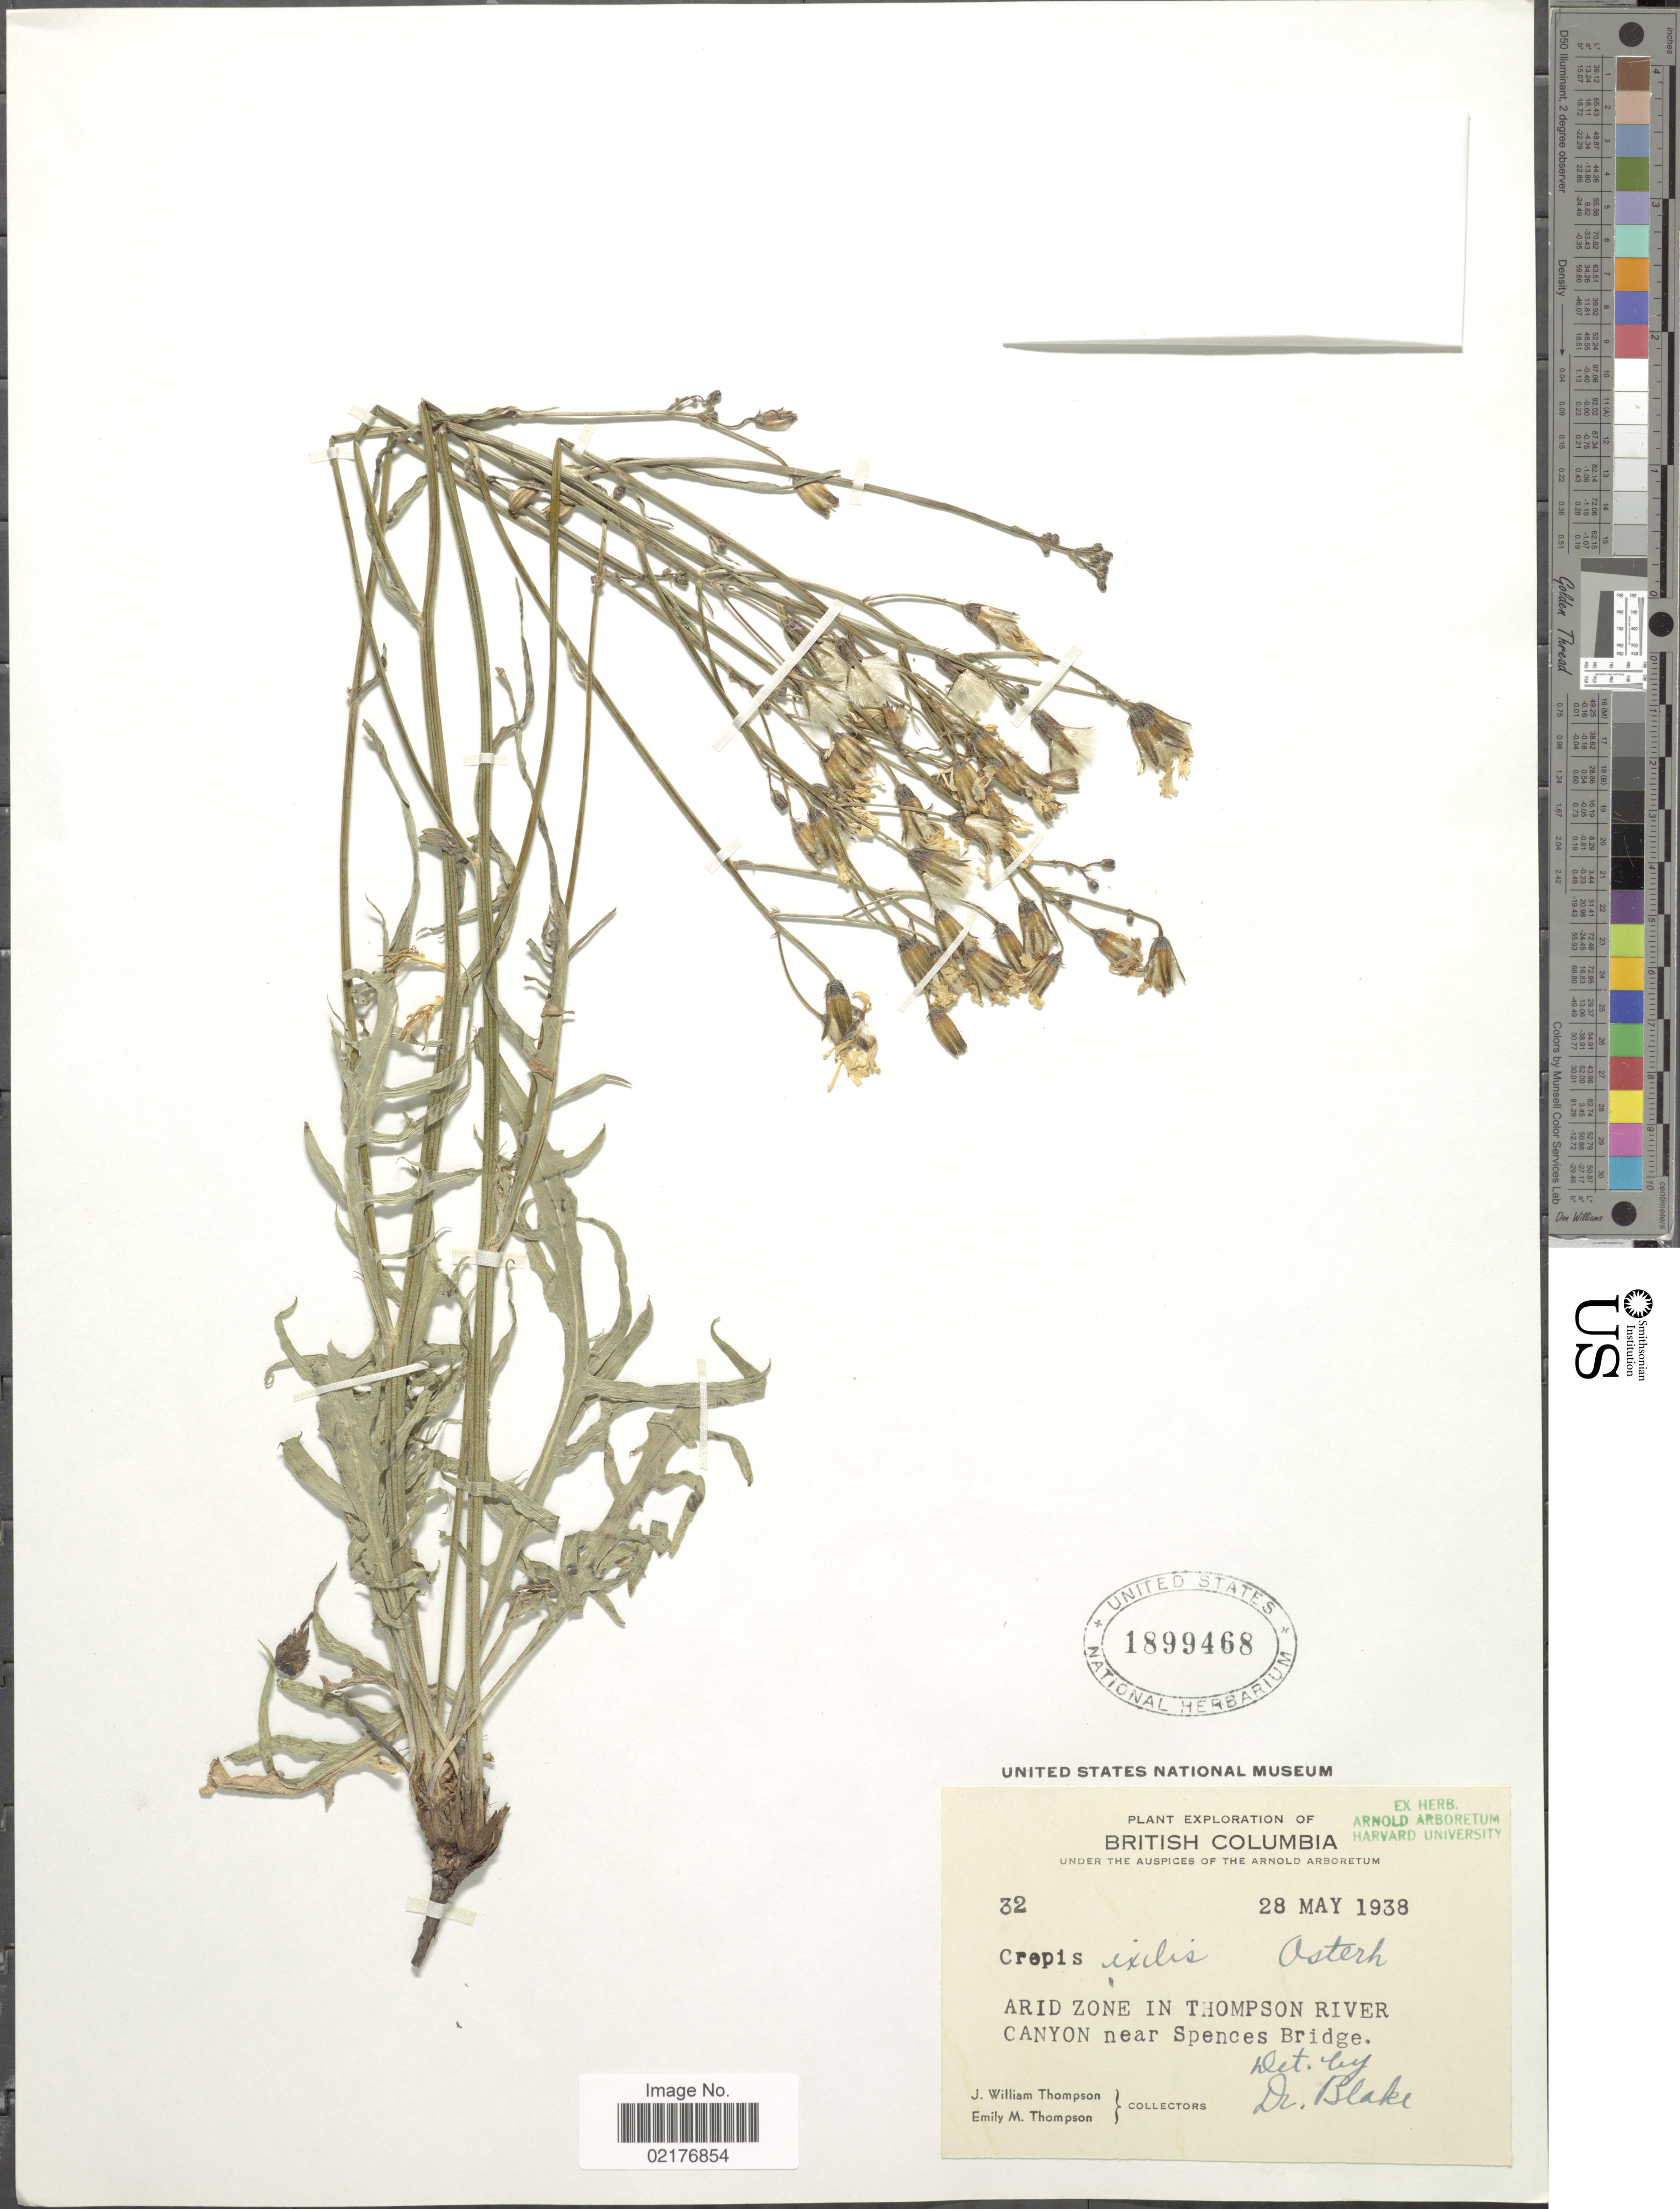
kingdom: Plantae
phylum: Tracheophyta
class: Magnoliopsida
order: Asterales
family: Asteraceae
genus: Crepis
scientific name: Crepis atribarba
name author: A. Heller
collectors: J. W. Thompson & E. M. Thompson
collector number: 32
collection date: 1938-05-28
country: Canada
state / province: British Columbia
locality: Arid Zone in Thompson River Canyon near Spences Bridge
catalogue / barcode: US 1899468